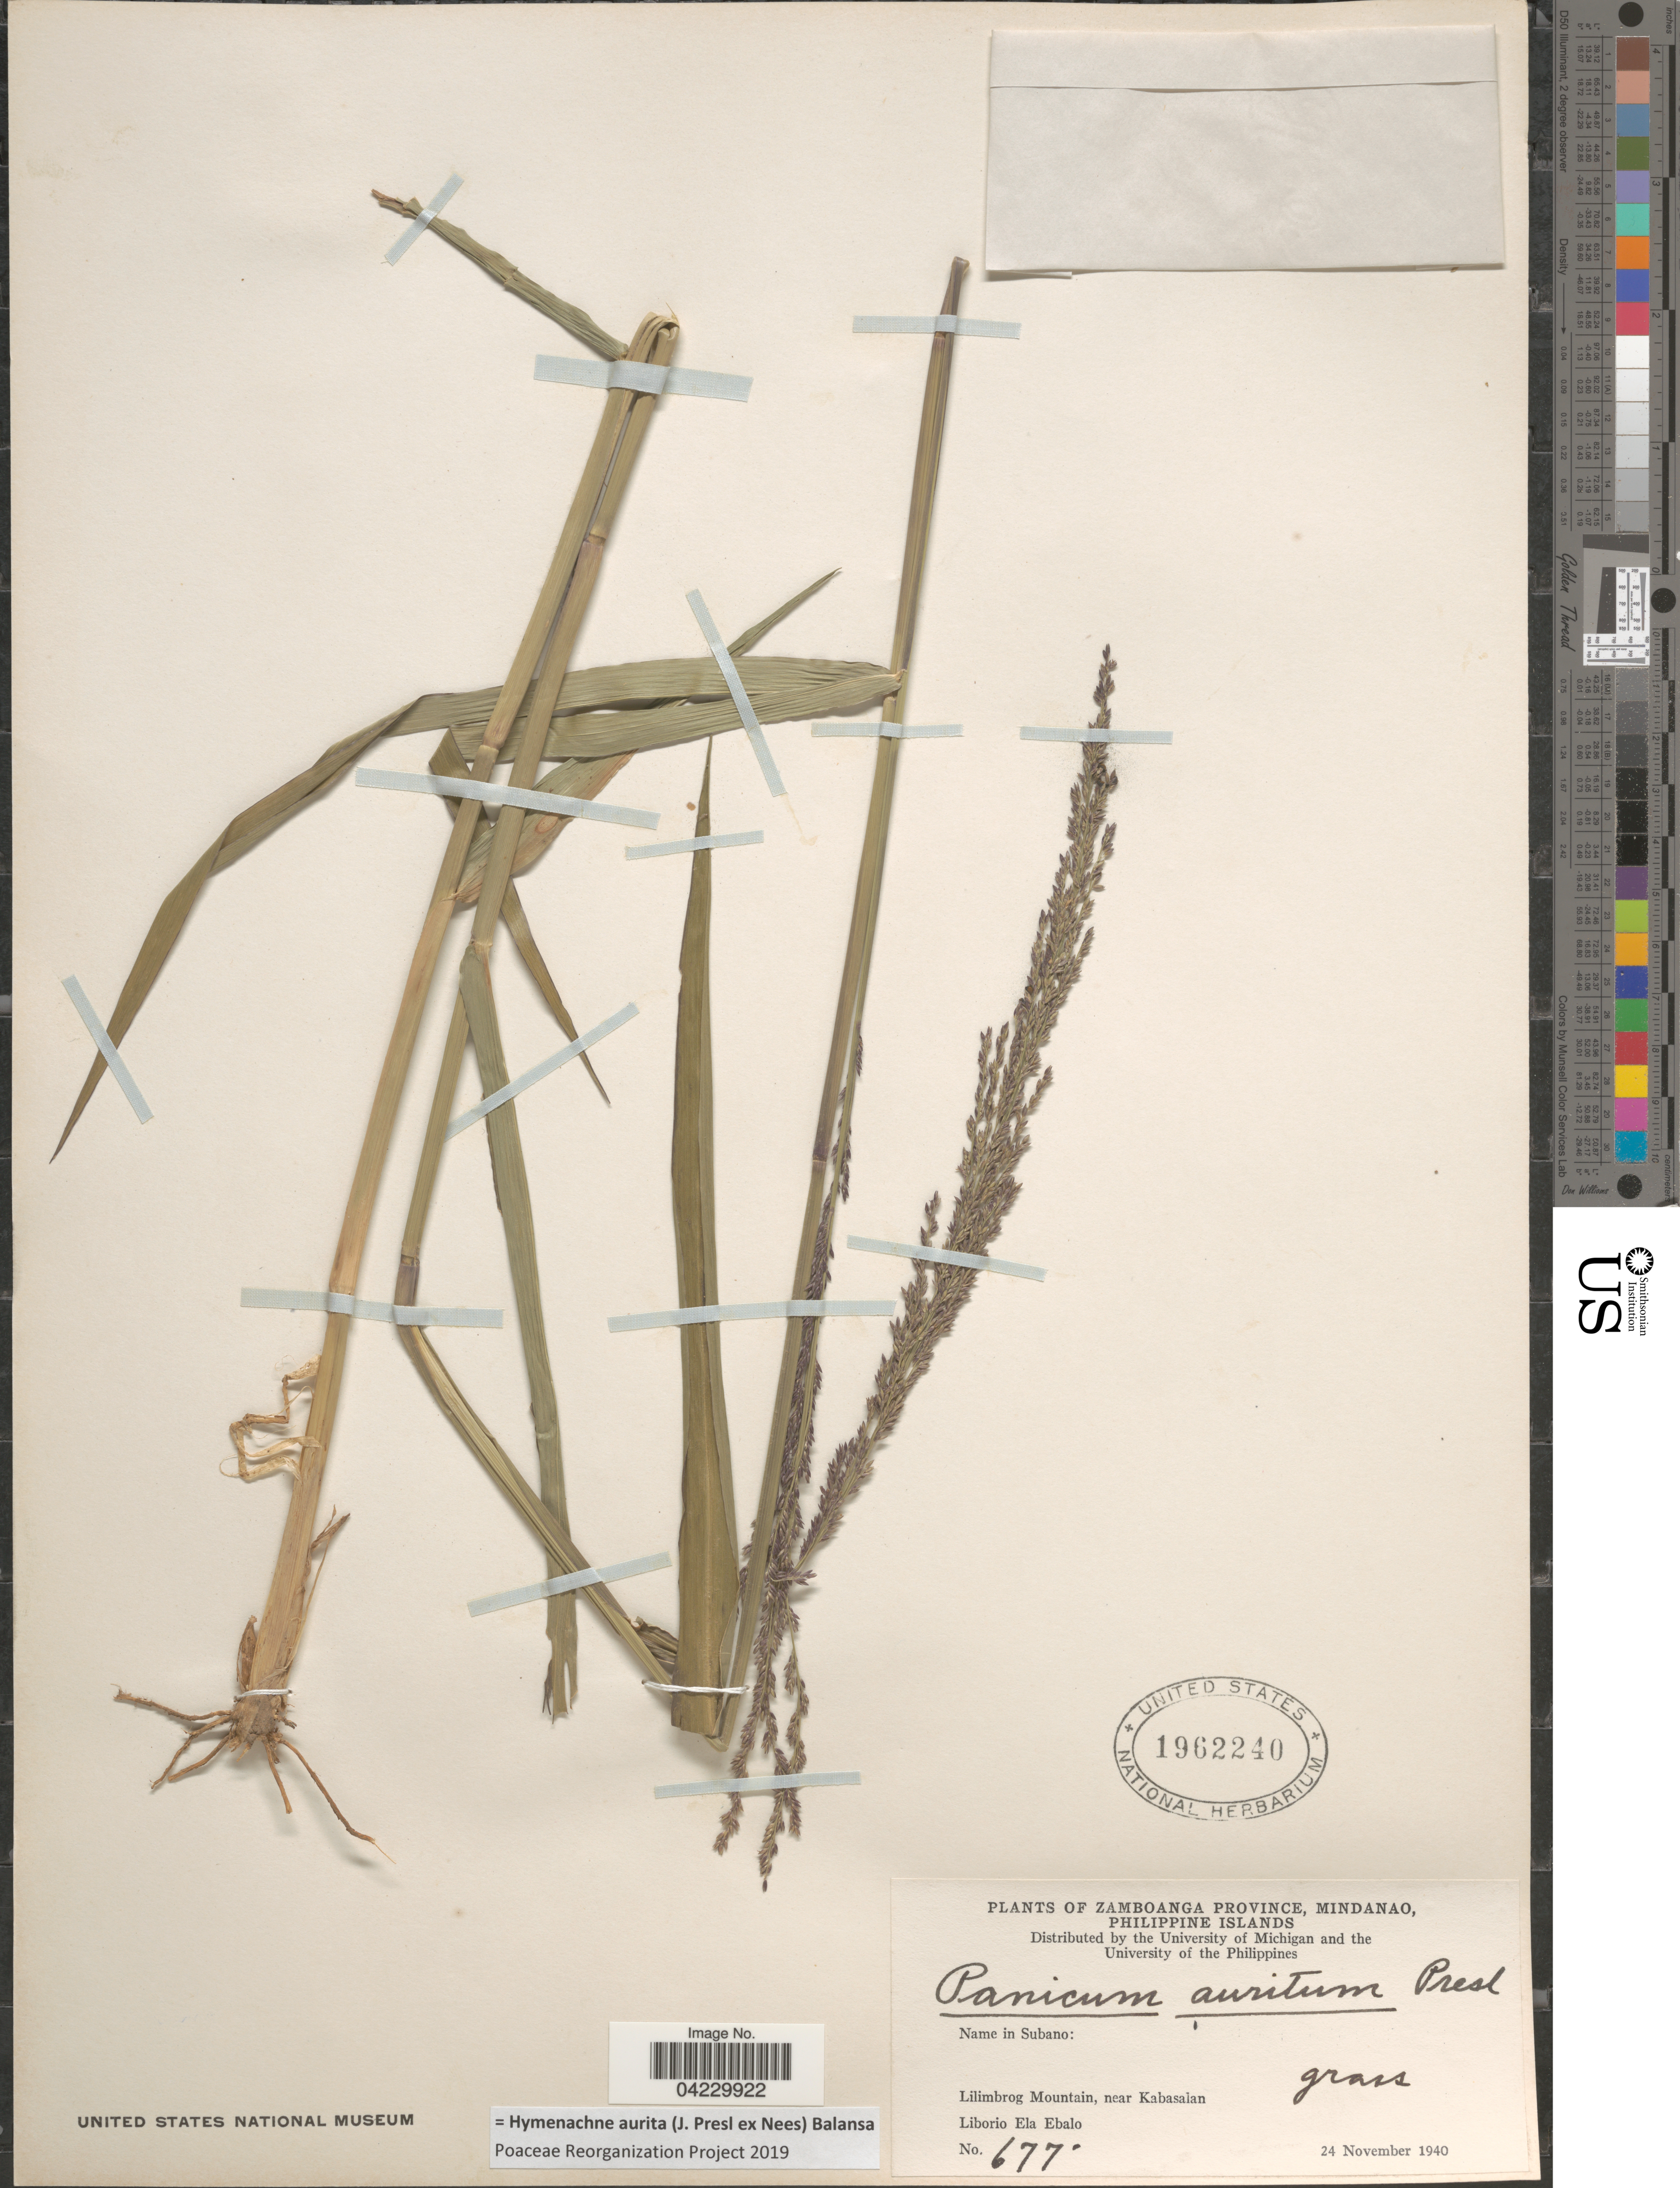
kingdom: Plantae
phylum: Tracheophyta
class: Liliopsida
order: Poales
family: Poaceae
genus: Hymenachne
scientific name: Hymenachne aurita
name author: (J. Presl ex Nees) Balansa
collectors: L. Ebalo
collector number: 677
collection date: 1940-11-24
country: Philippines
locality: Zamboanga Province, Mindanao, Philippine Islands. Lilimbrog Mountain, near Kabasalan.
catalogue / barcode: US 1962240